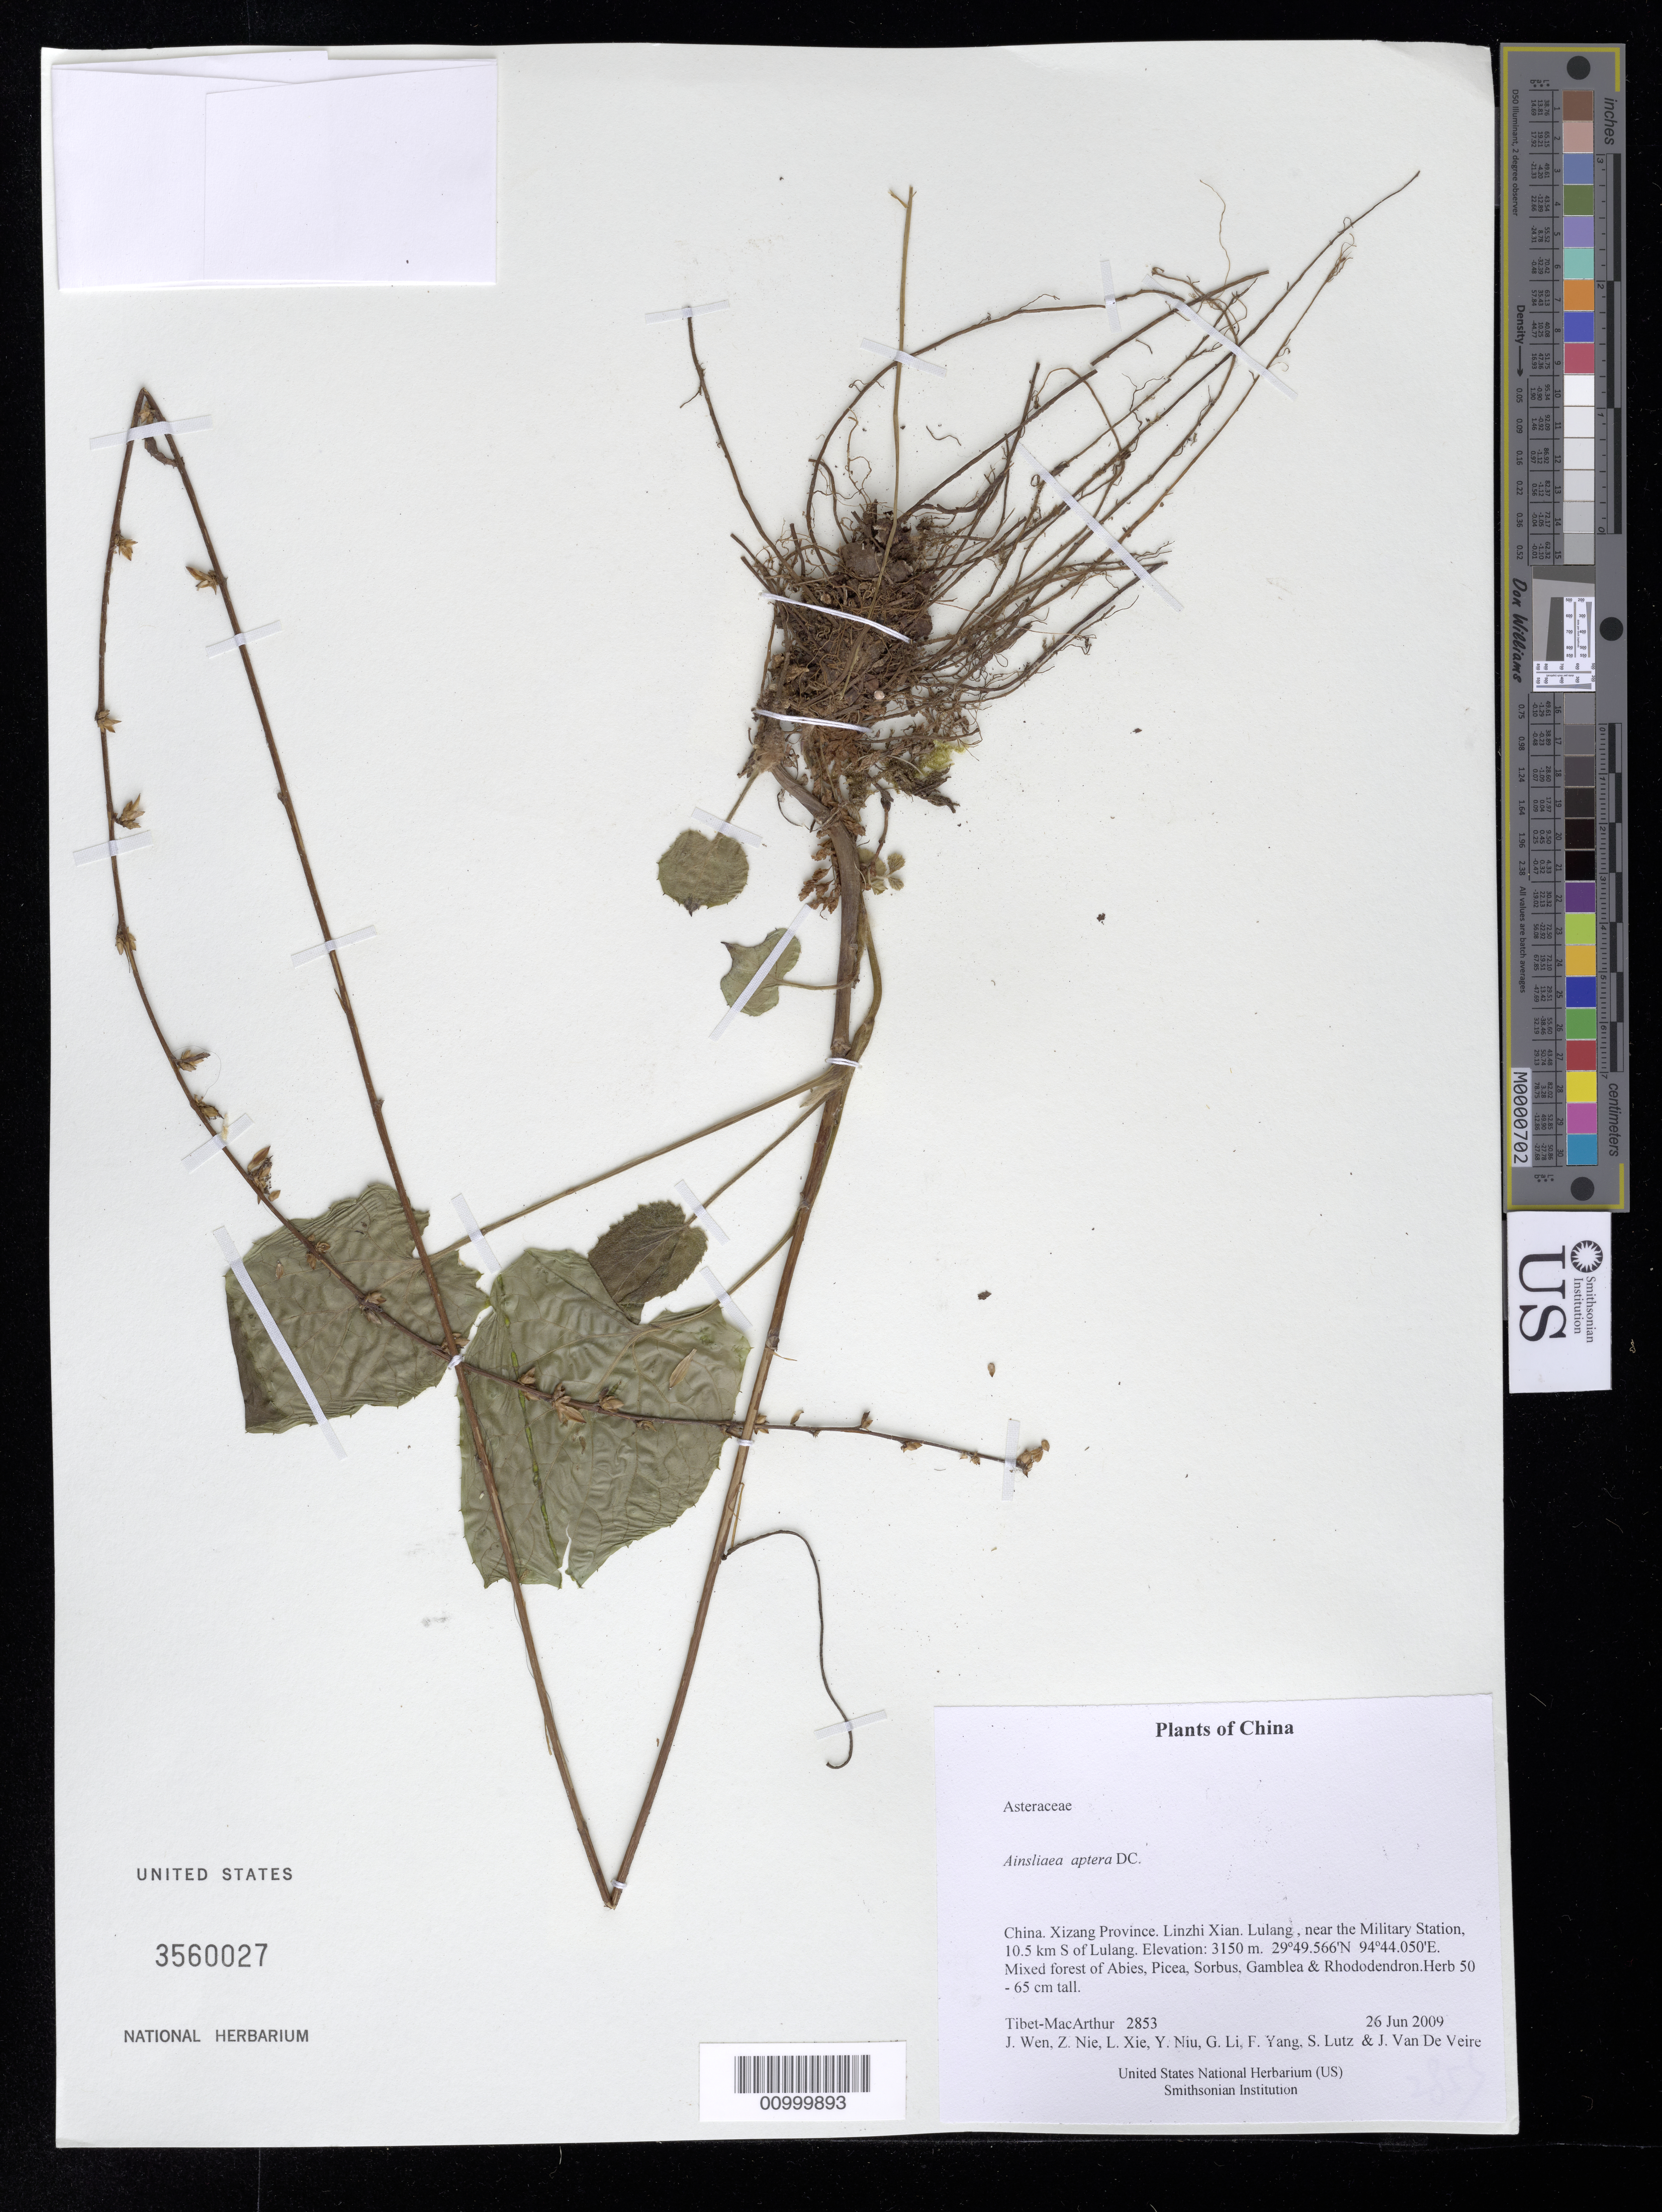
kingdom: Plantae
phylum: Tracheophyta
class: Magnoliopsida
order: Asterales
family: Asteraceae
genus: Ainsliaea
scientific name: Ainsliaea aptera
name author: DC.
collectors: Tibet-MacArthur, J. Wen, Z. Nie, L. Xie, Y. Niu, G. Li, F. Yang, S. Lutz & J. Van De Veire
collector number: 2853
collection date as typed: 26 Jun 2009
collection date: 2009-06-26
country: China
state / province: Xizang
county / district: Linzhi Xian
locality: Lulang , near the Military Station, 10.5 km S of Lulang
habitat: Mixed forest of Abies, Picea, Sorbus, Gamblea & Rhododendron.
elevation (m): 3150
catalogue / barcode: US 3560027